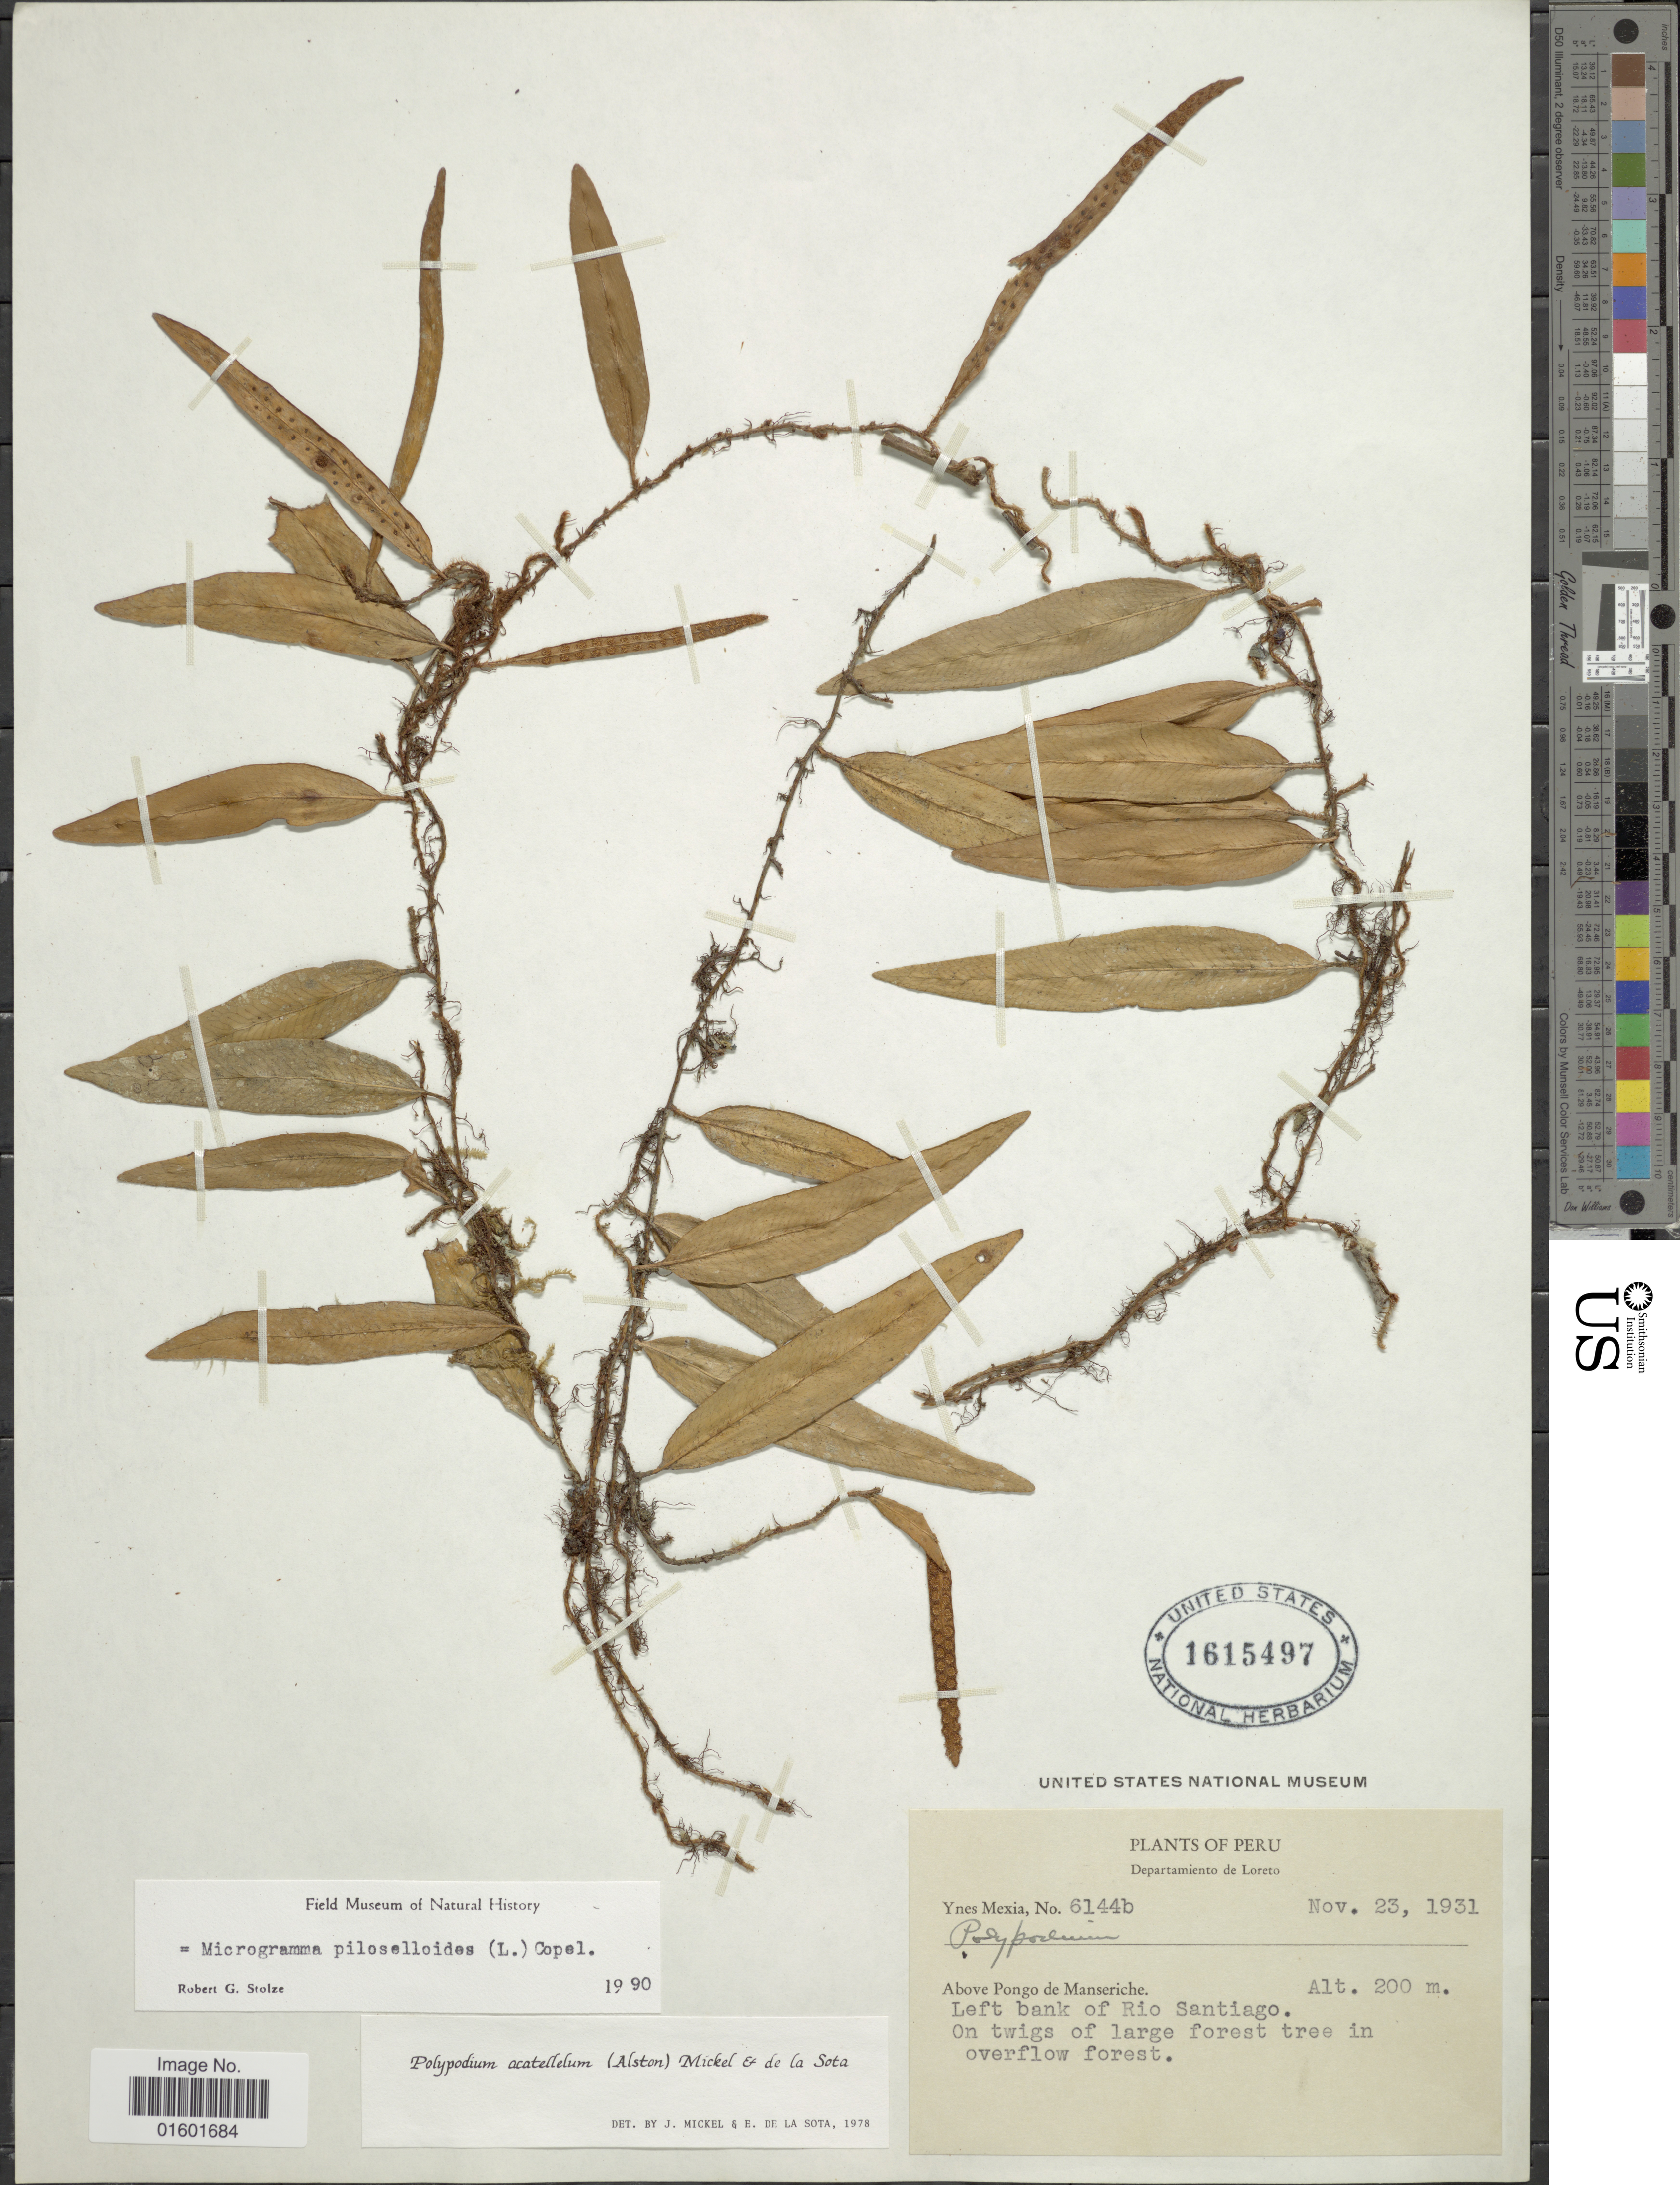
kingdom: Plantae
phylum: Tracheophyta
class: Polypodiopsida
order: Polypodiales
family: Polypodiaceae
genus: Microgramma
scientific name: Microgramma piloselloides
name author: (L.) Copel.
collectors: Y. Mexia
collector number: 6144b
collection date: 1931-11-23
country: Peru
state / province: Loreto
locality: Above Pongo de Manseriche. Left bank of Rio Santiago. On twigs of large forest tree in overflow forest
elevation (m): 200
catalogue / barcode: US 1615497